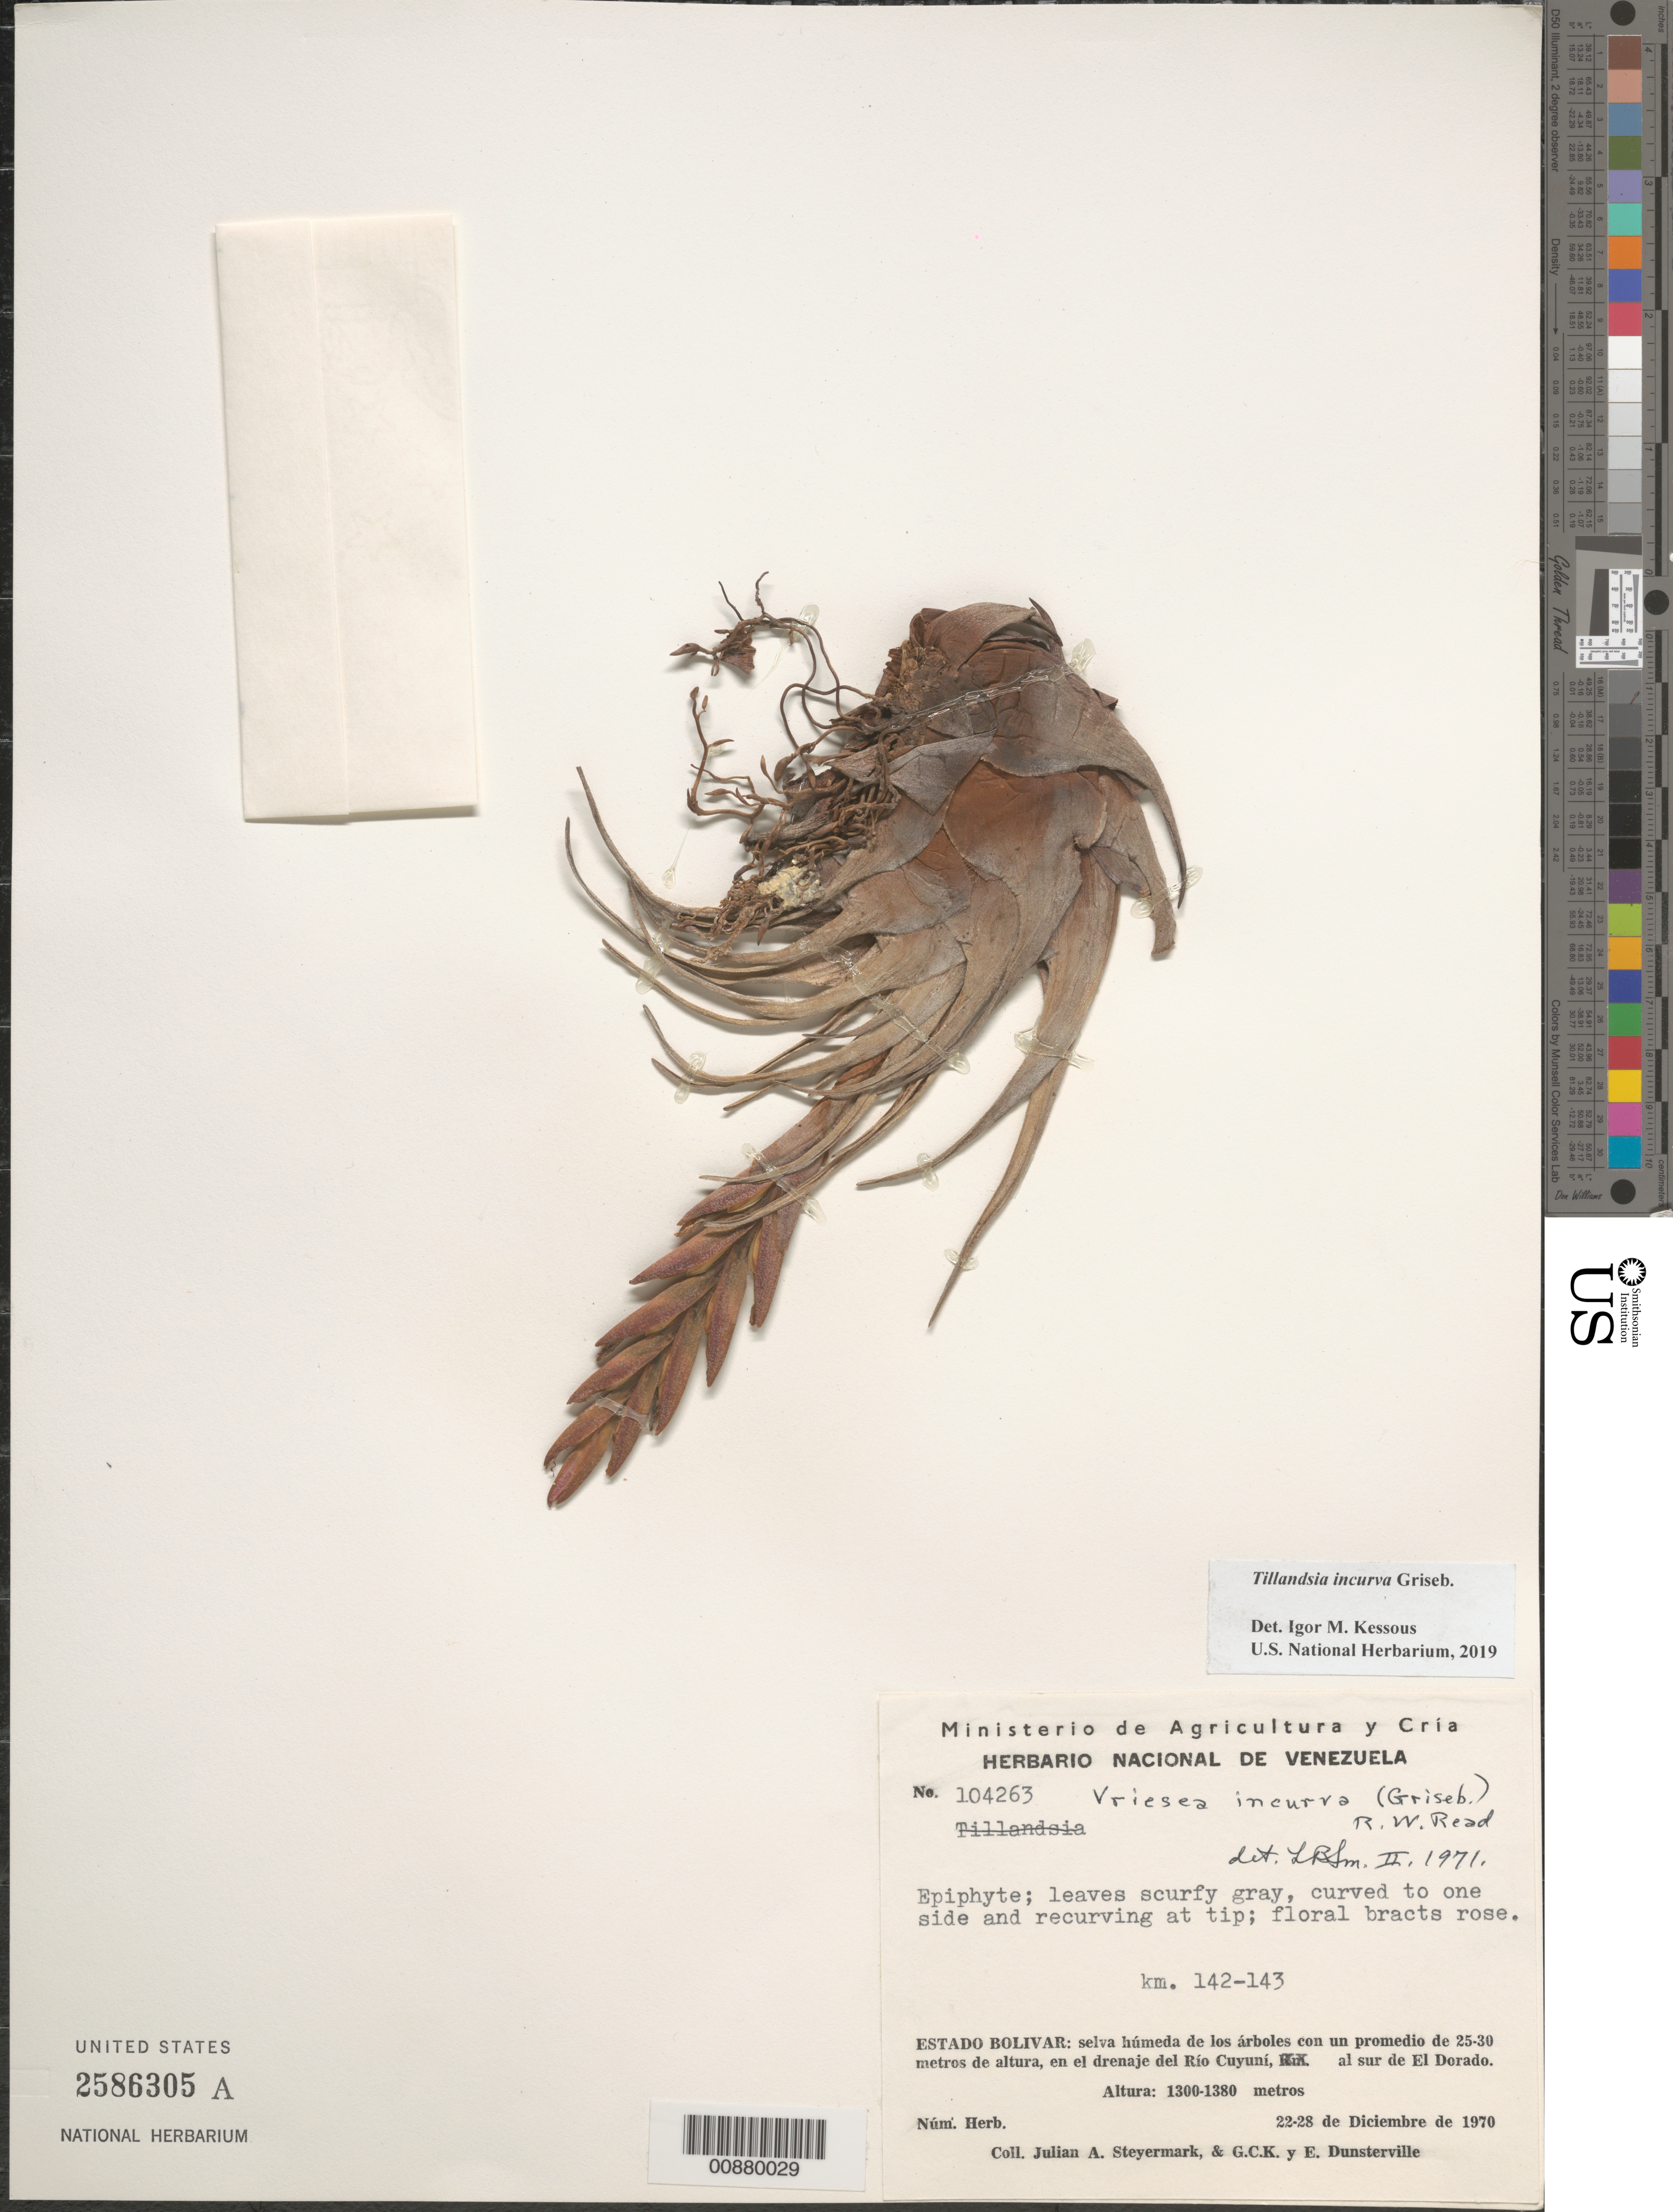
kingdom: Plantae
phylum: Tracheophyta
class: Liliopsida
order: Poales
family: Bromeliaceae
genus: Tillandsia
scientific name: Tillandsia incurva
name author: Griseb.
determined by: Kessous, Igor M.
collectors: J. Steyermark, G. C. K. Dunsterville & E. Dunsterville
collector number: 104263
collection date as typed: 22-Dec-70 to 28-Dec-70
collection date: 1970-12-22/1970-12-28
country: Venezuela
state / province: Bolívar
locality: Río Cuyuni, S of El Dorado, km 142-143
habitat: Selva húmeda de los arboles con un promedio de 25-30 metros de alturaen el drenaje del rio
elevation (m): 1300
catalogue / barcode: US 2586305A